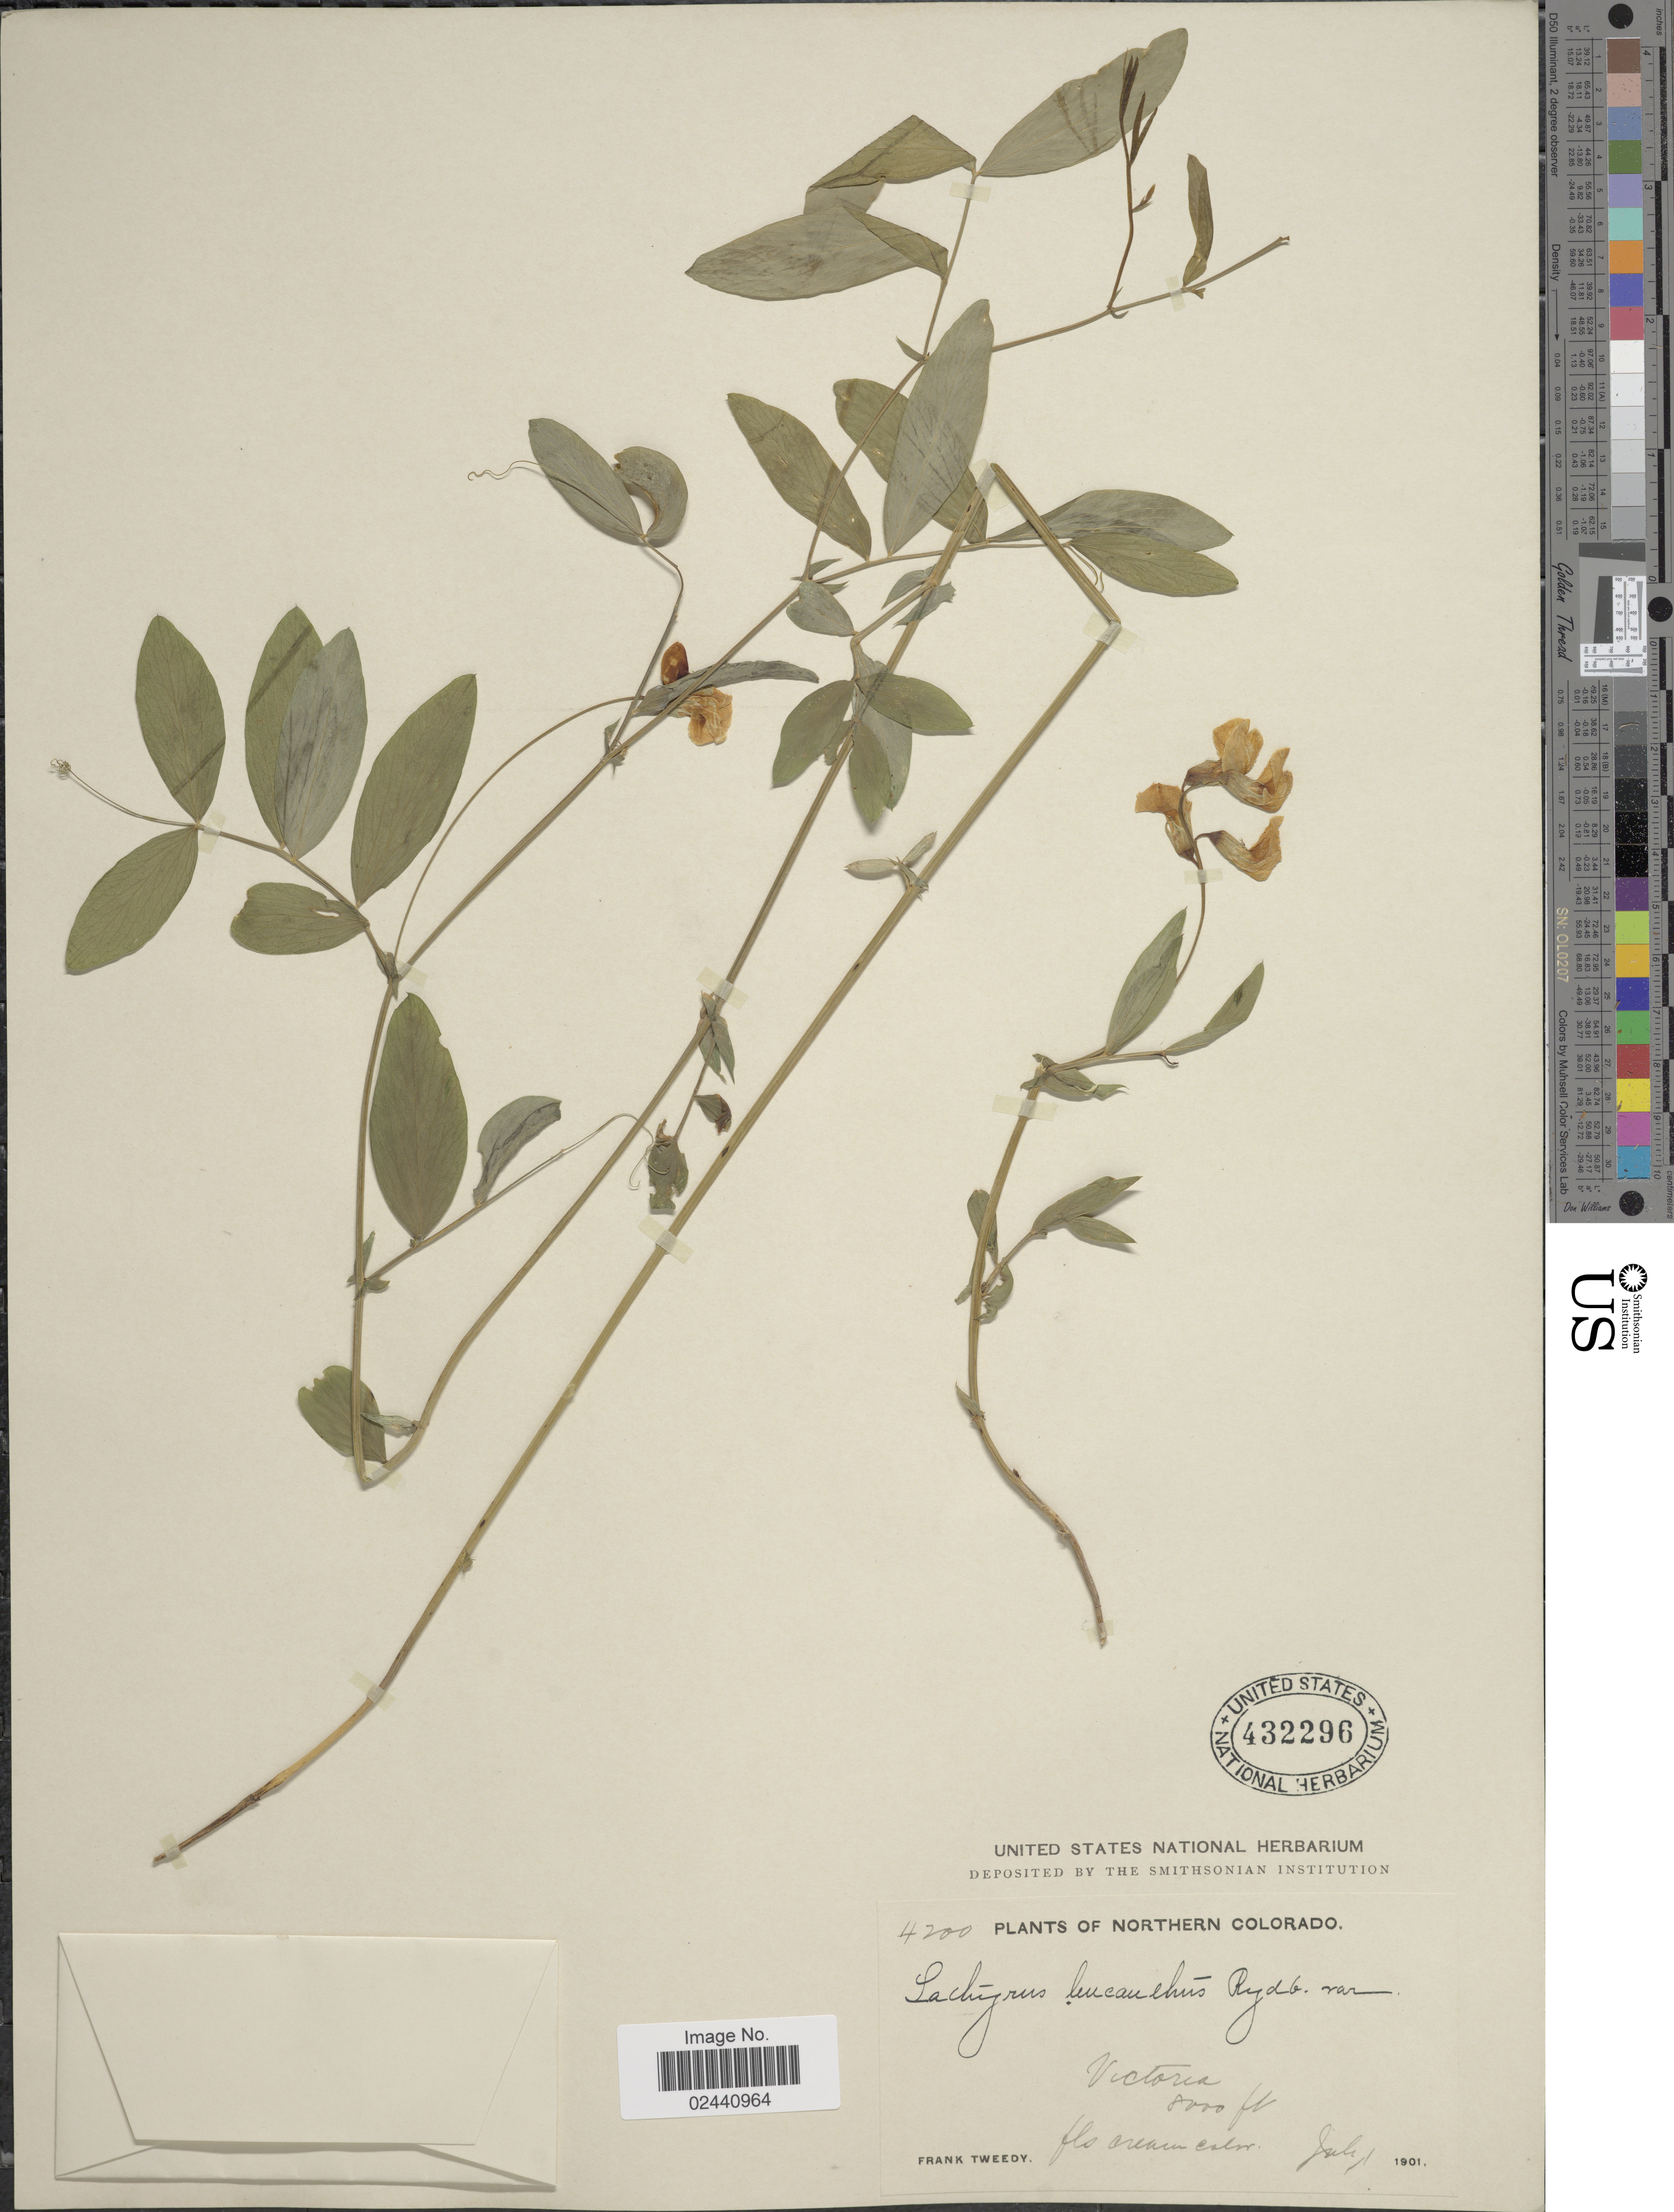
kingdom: Plantae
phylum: Tracheophyta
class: Magnoliopsida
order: Fabales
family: Fabaceae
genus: Lathyrus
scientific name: Lathyrus leucanthus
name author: Rydb.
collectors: F. Tweedy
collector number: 4200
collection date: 1901-07-01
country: United States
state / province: Colorado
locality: Northern Colorado. Victoria.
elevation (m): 2438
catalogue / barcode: US 432296